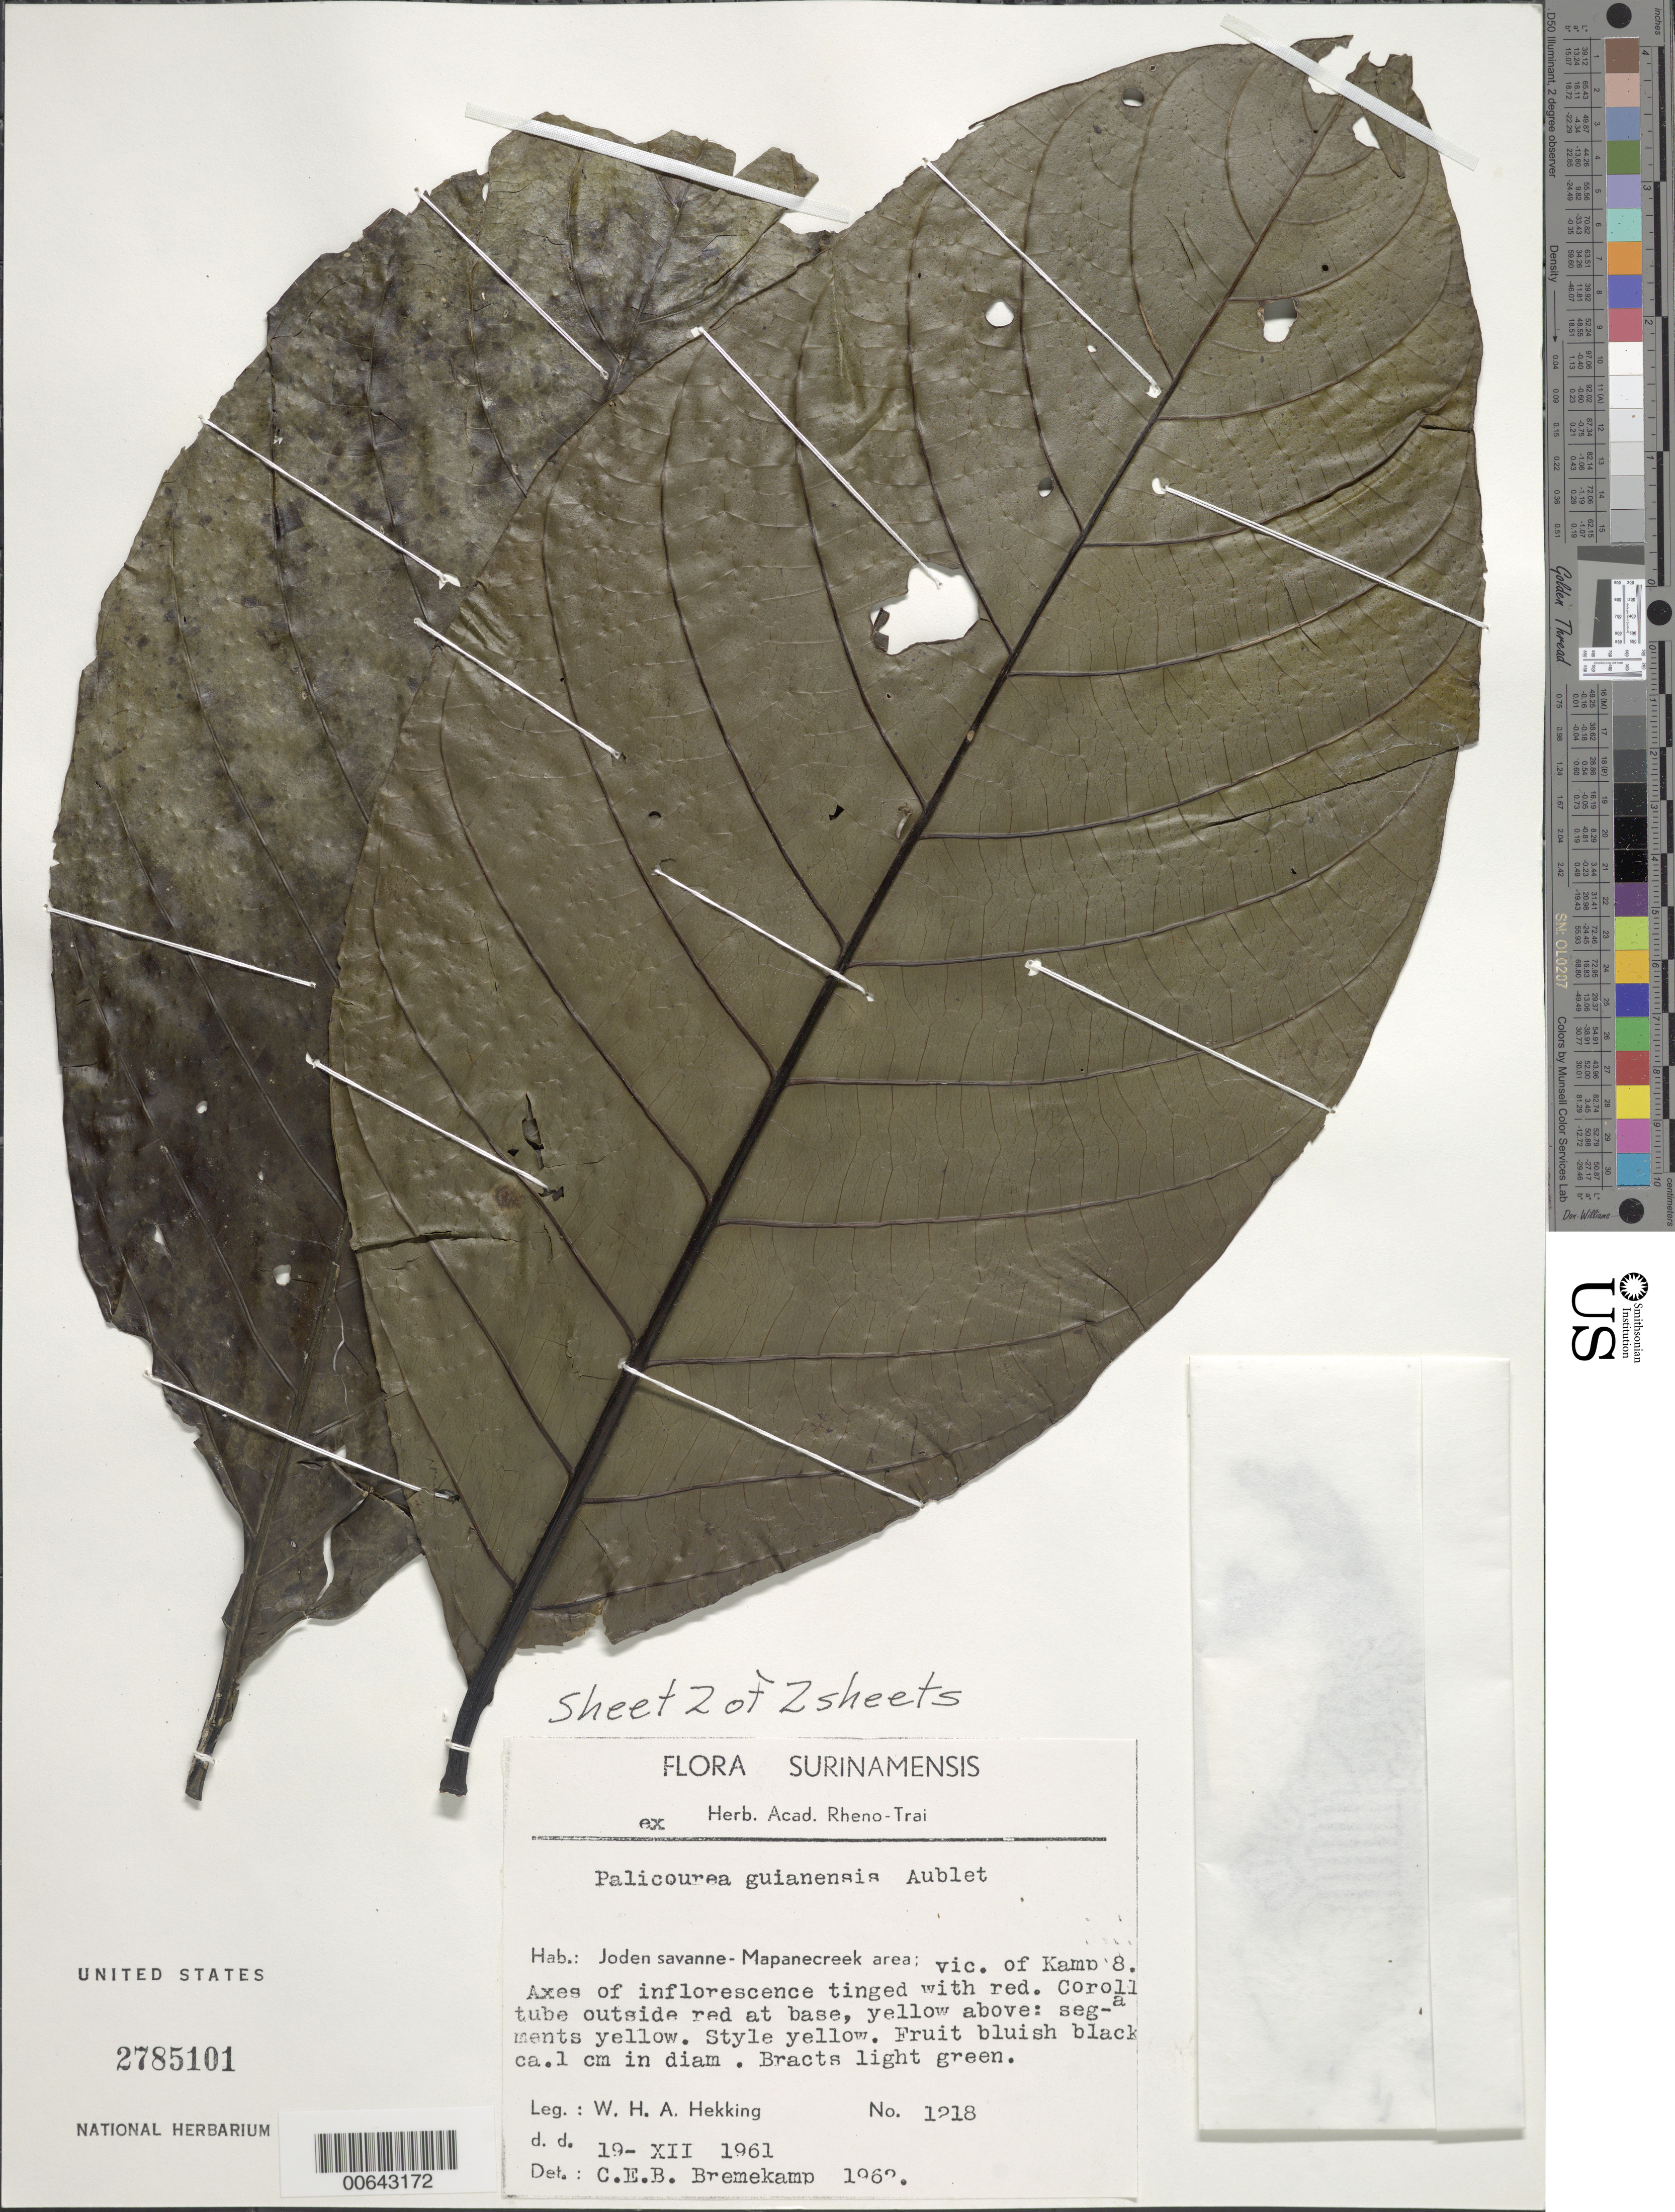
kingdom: Plantae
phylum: Tracheophyta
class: Magnoliopsida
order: Gentianales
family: Rubiaceae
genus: Palicourea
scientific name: Palicourea guianensis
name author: Aubl.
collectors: W. H. A. Hekking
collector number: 1218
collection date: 1961-12-19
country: Suriname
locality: Surinamensis, Joden-savanne-Mapanecreek area; vic. of Kamp 8.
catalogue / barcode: US 2785101